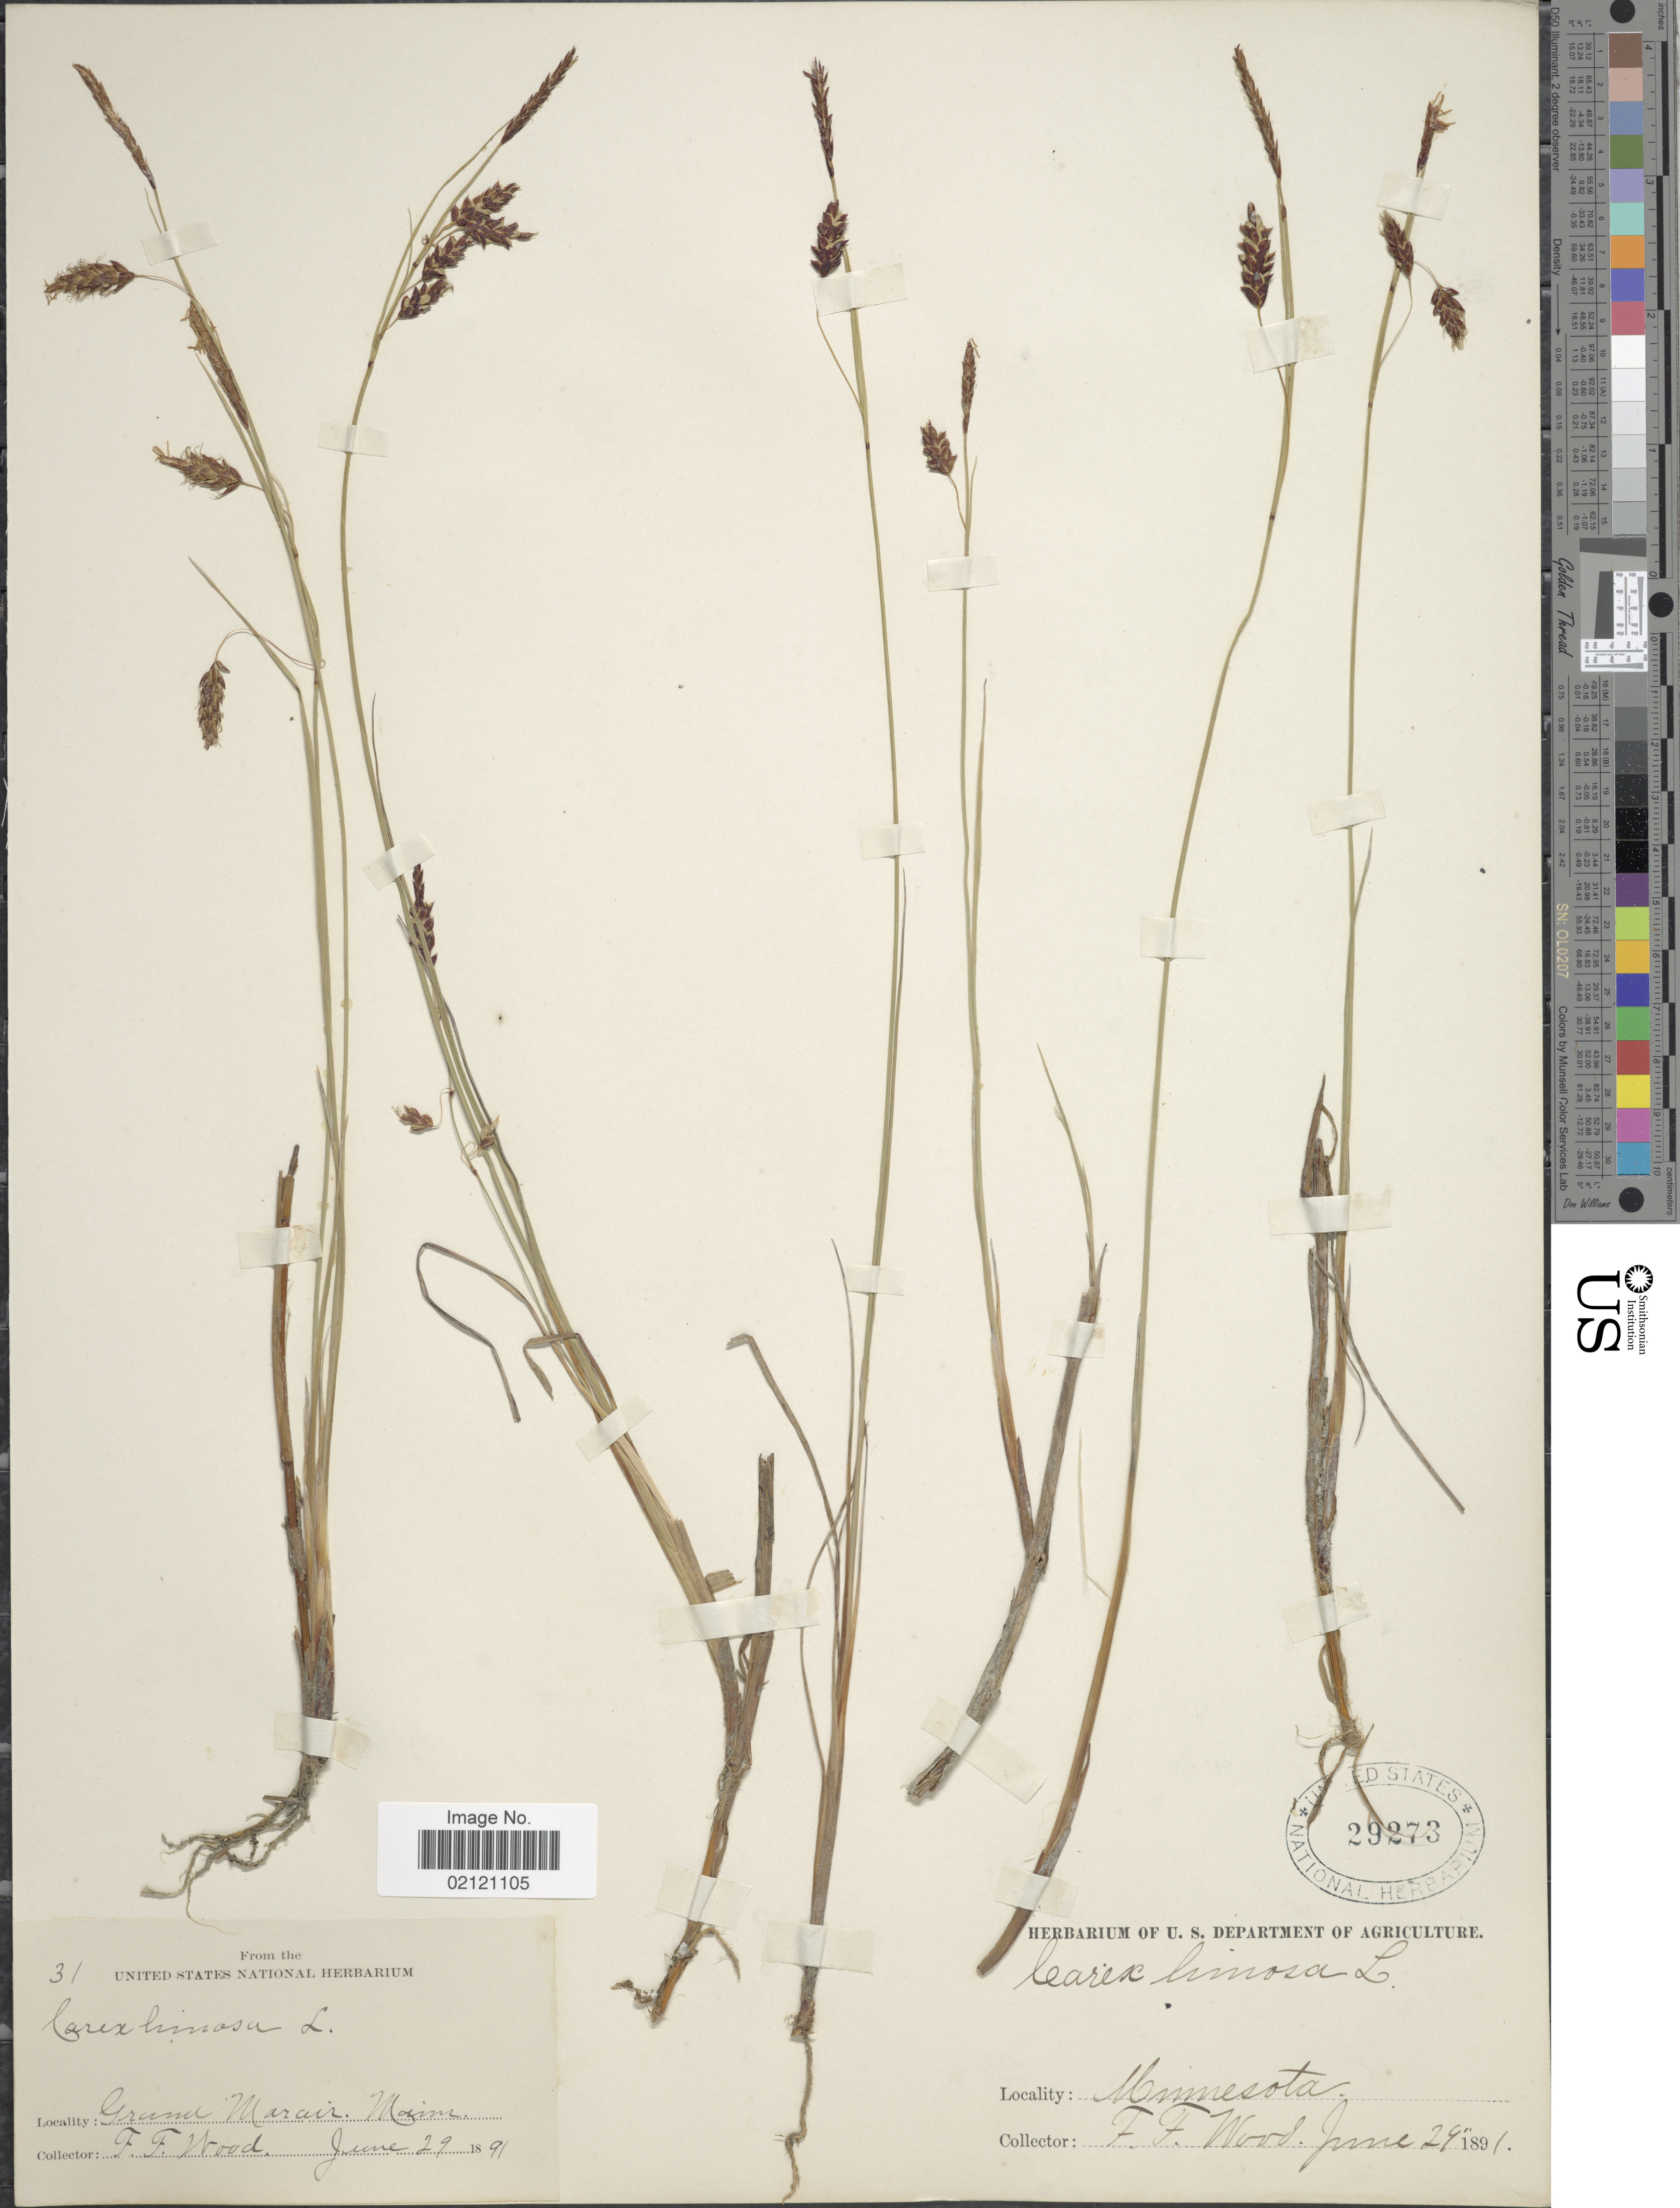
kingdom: Plantae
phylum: Tracheophyta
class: Liliopsida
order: Poales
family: Cyperaceae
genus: Carex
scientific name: Carex limosa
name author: L.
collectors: F. Wood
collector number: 31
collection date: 1891-06-29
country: United States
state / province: Minnesota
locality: Grand Marais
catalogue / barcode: US 29273